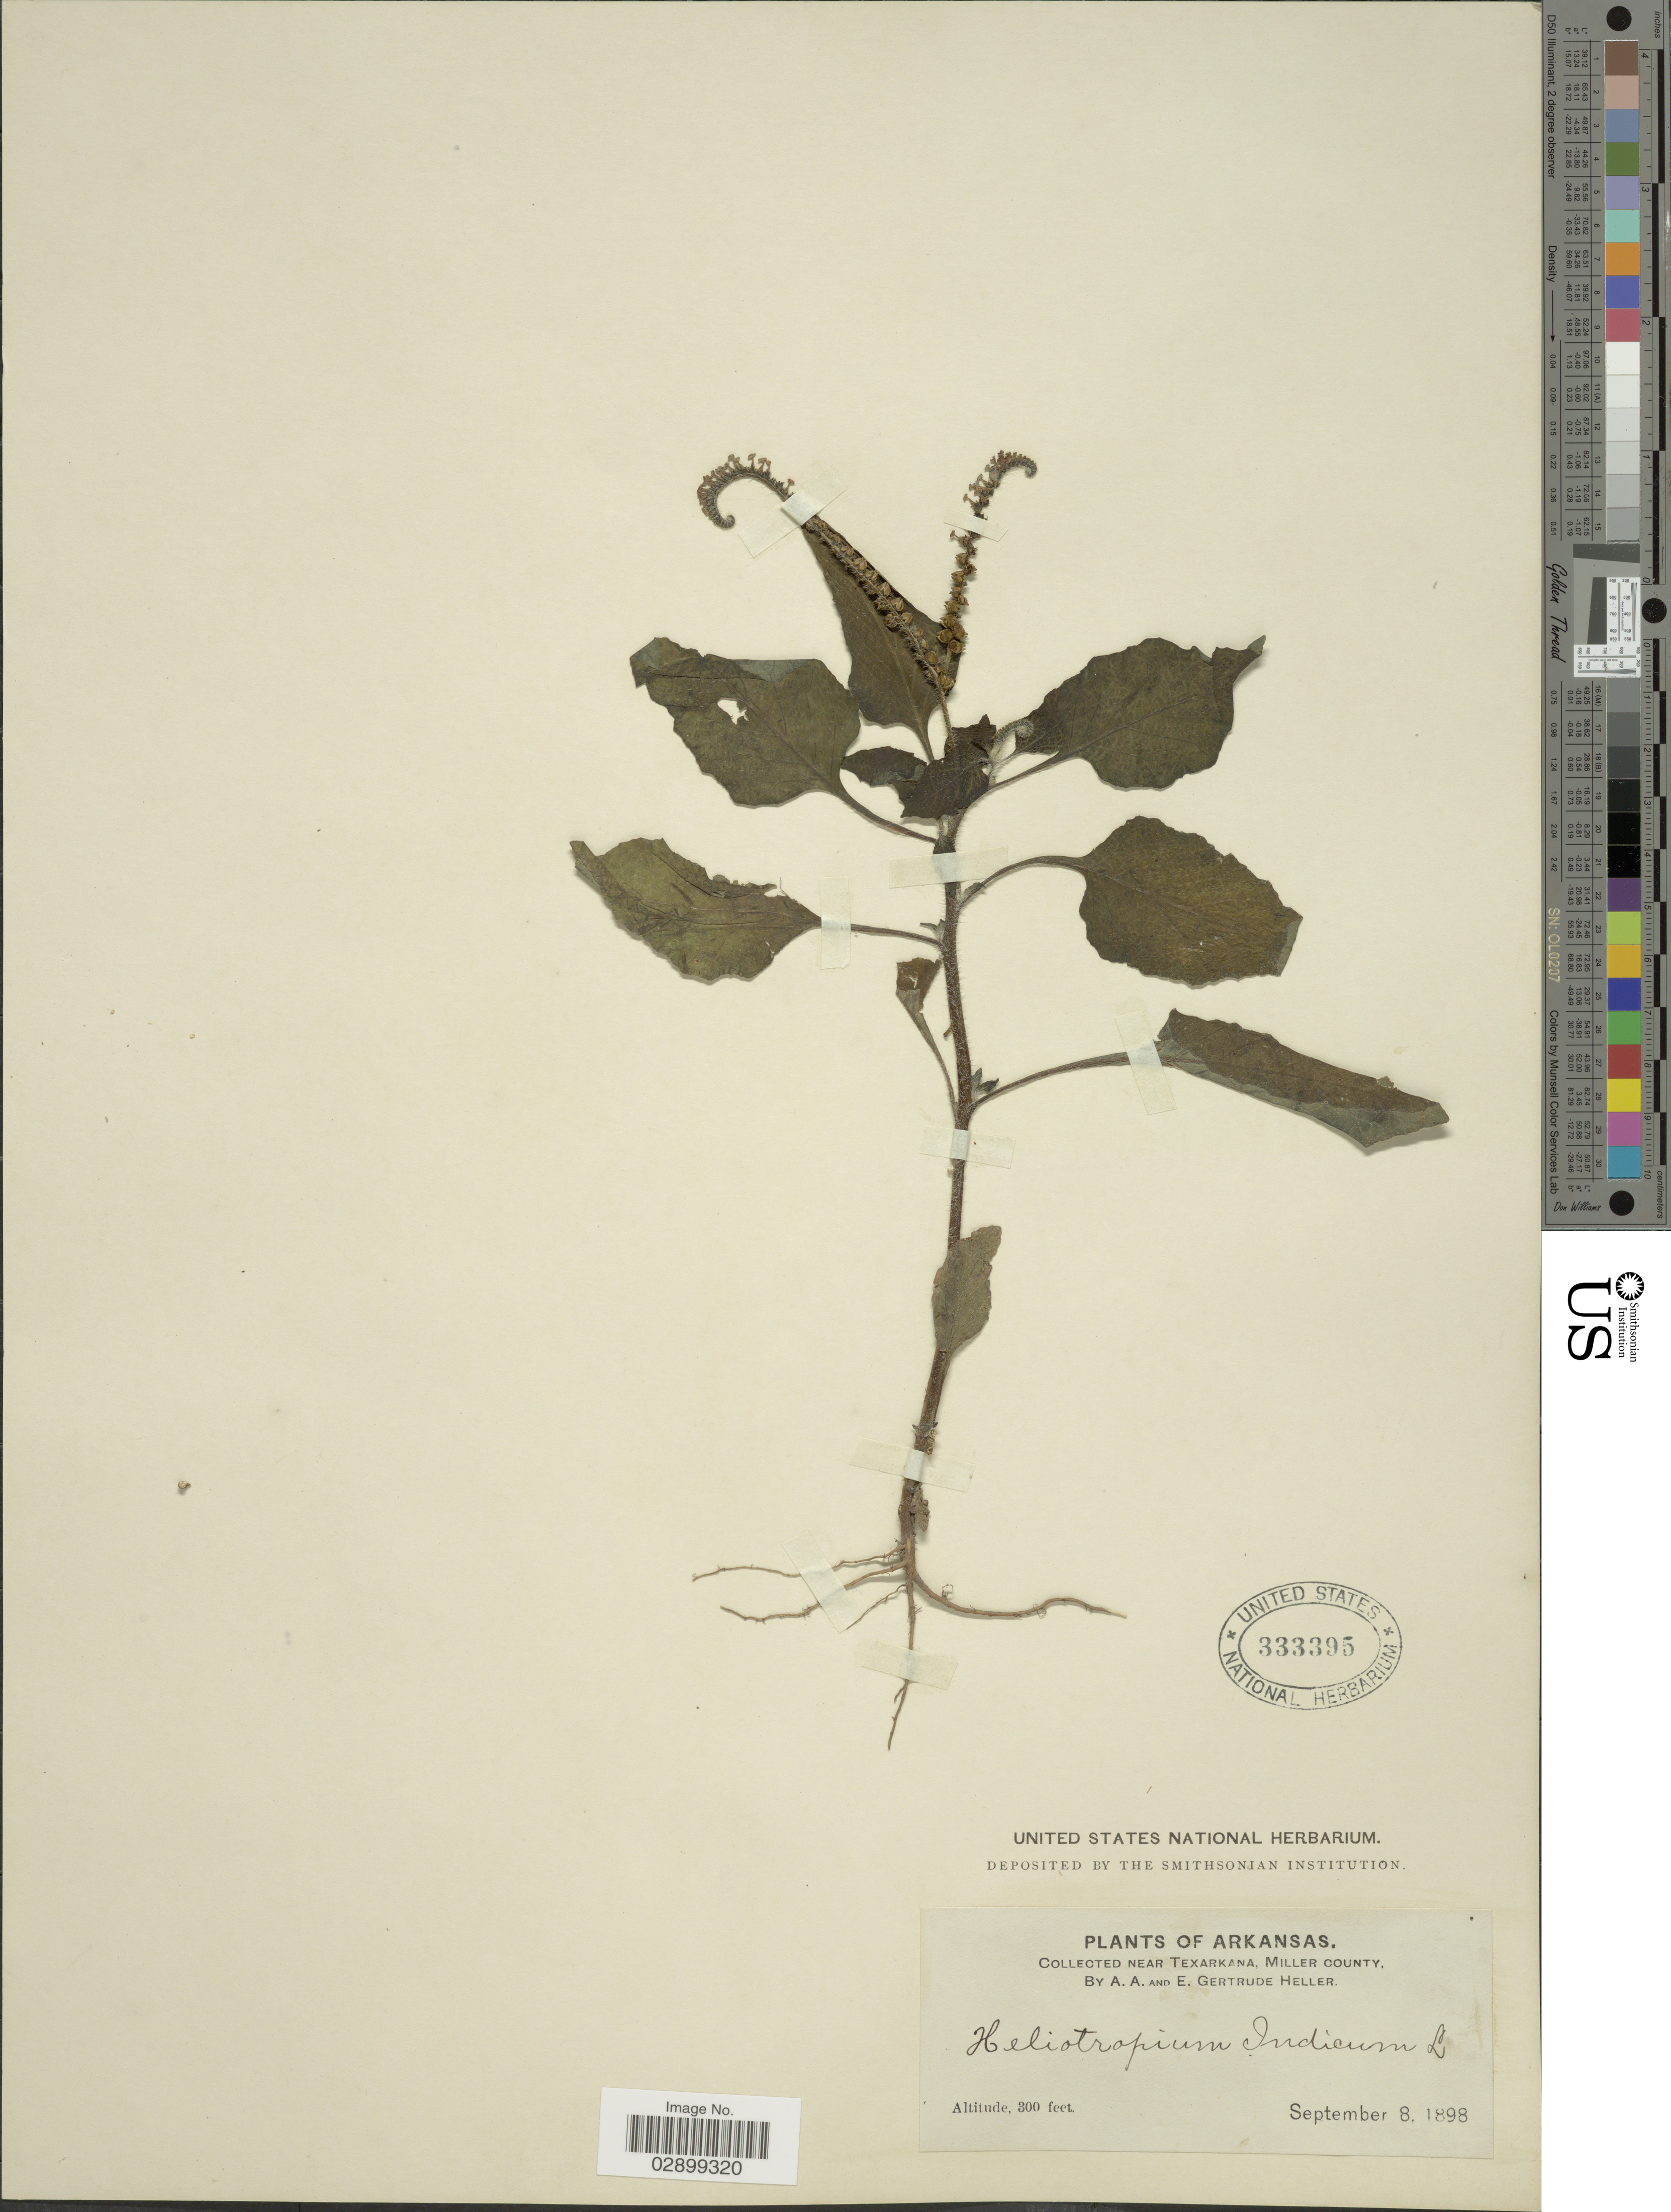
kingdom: Plantae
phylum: Tracheophyta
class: Magnoliopsida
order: Boraginales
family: Heliotropiaceae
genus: Heliotropium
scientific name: Heliotropium indicum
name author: L.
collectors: A. A. Heller & E. Gertrude Heller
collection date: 1898-09-08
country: United States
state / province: Arkansas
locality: Near Texarkana, Miller County.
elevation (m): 91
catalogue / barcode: US 333395